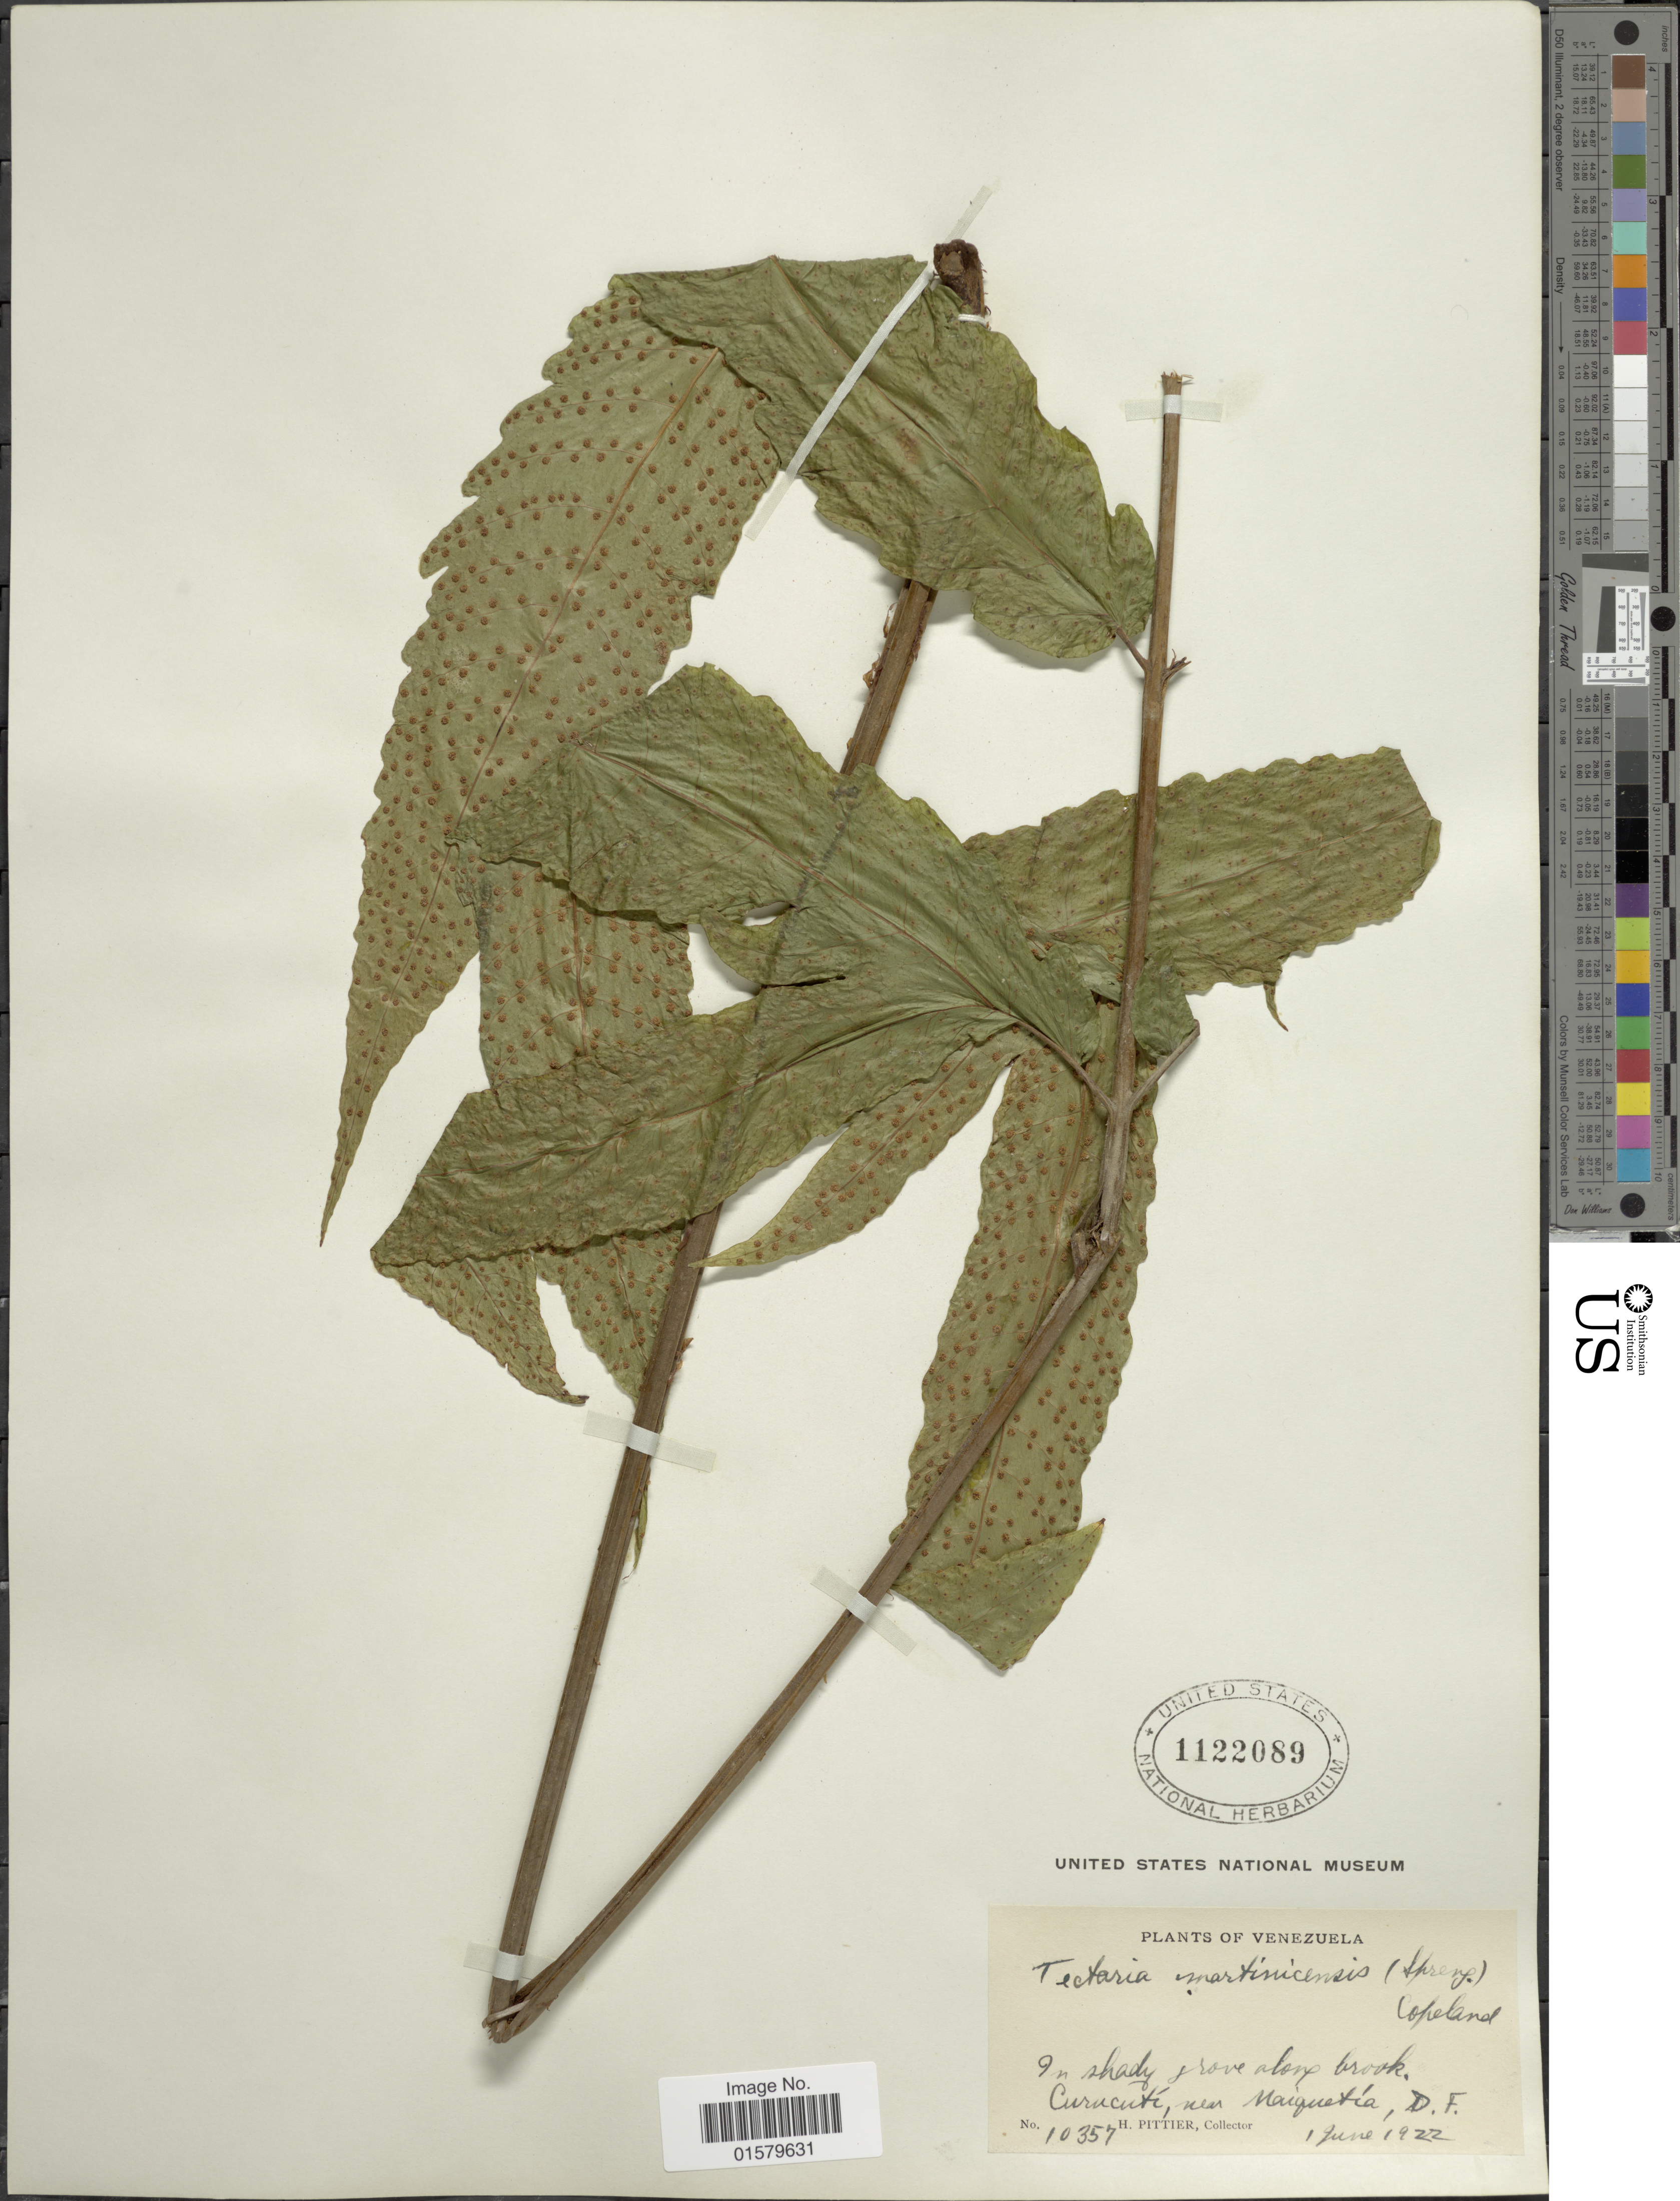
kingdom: Plantae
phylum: Tracheophyta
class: Polypodiopsida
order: Polypodiales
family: Tectariaceae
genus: Tectaria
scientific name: Tectaria incisa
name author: Cav.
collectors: H. F. Pittier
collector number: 10357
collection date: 1922-06-01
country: Venezuela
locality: Curucuti, near Marguetia, D. F.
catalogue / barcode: US 1122089